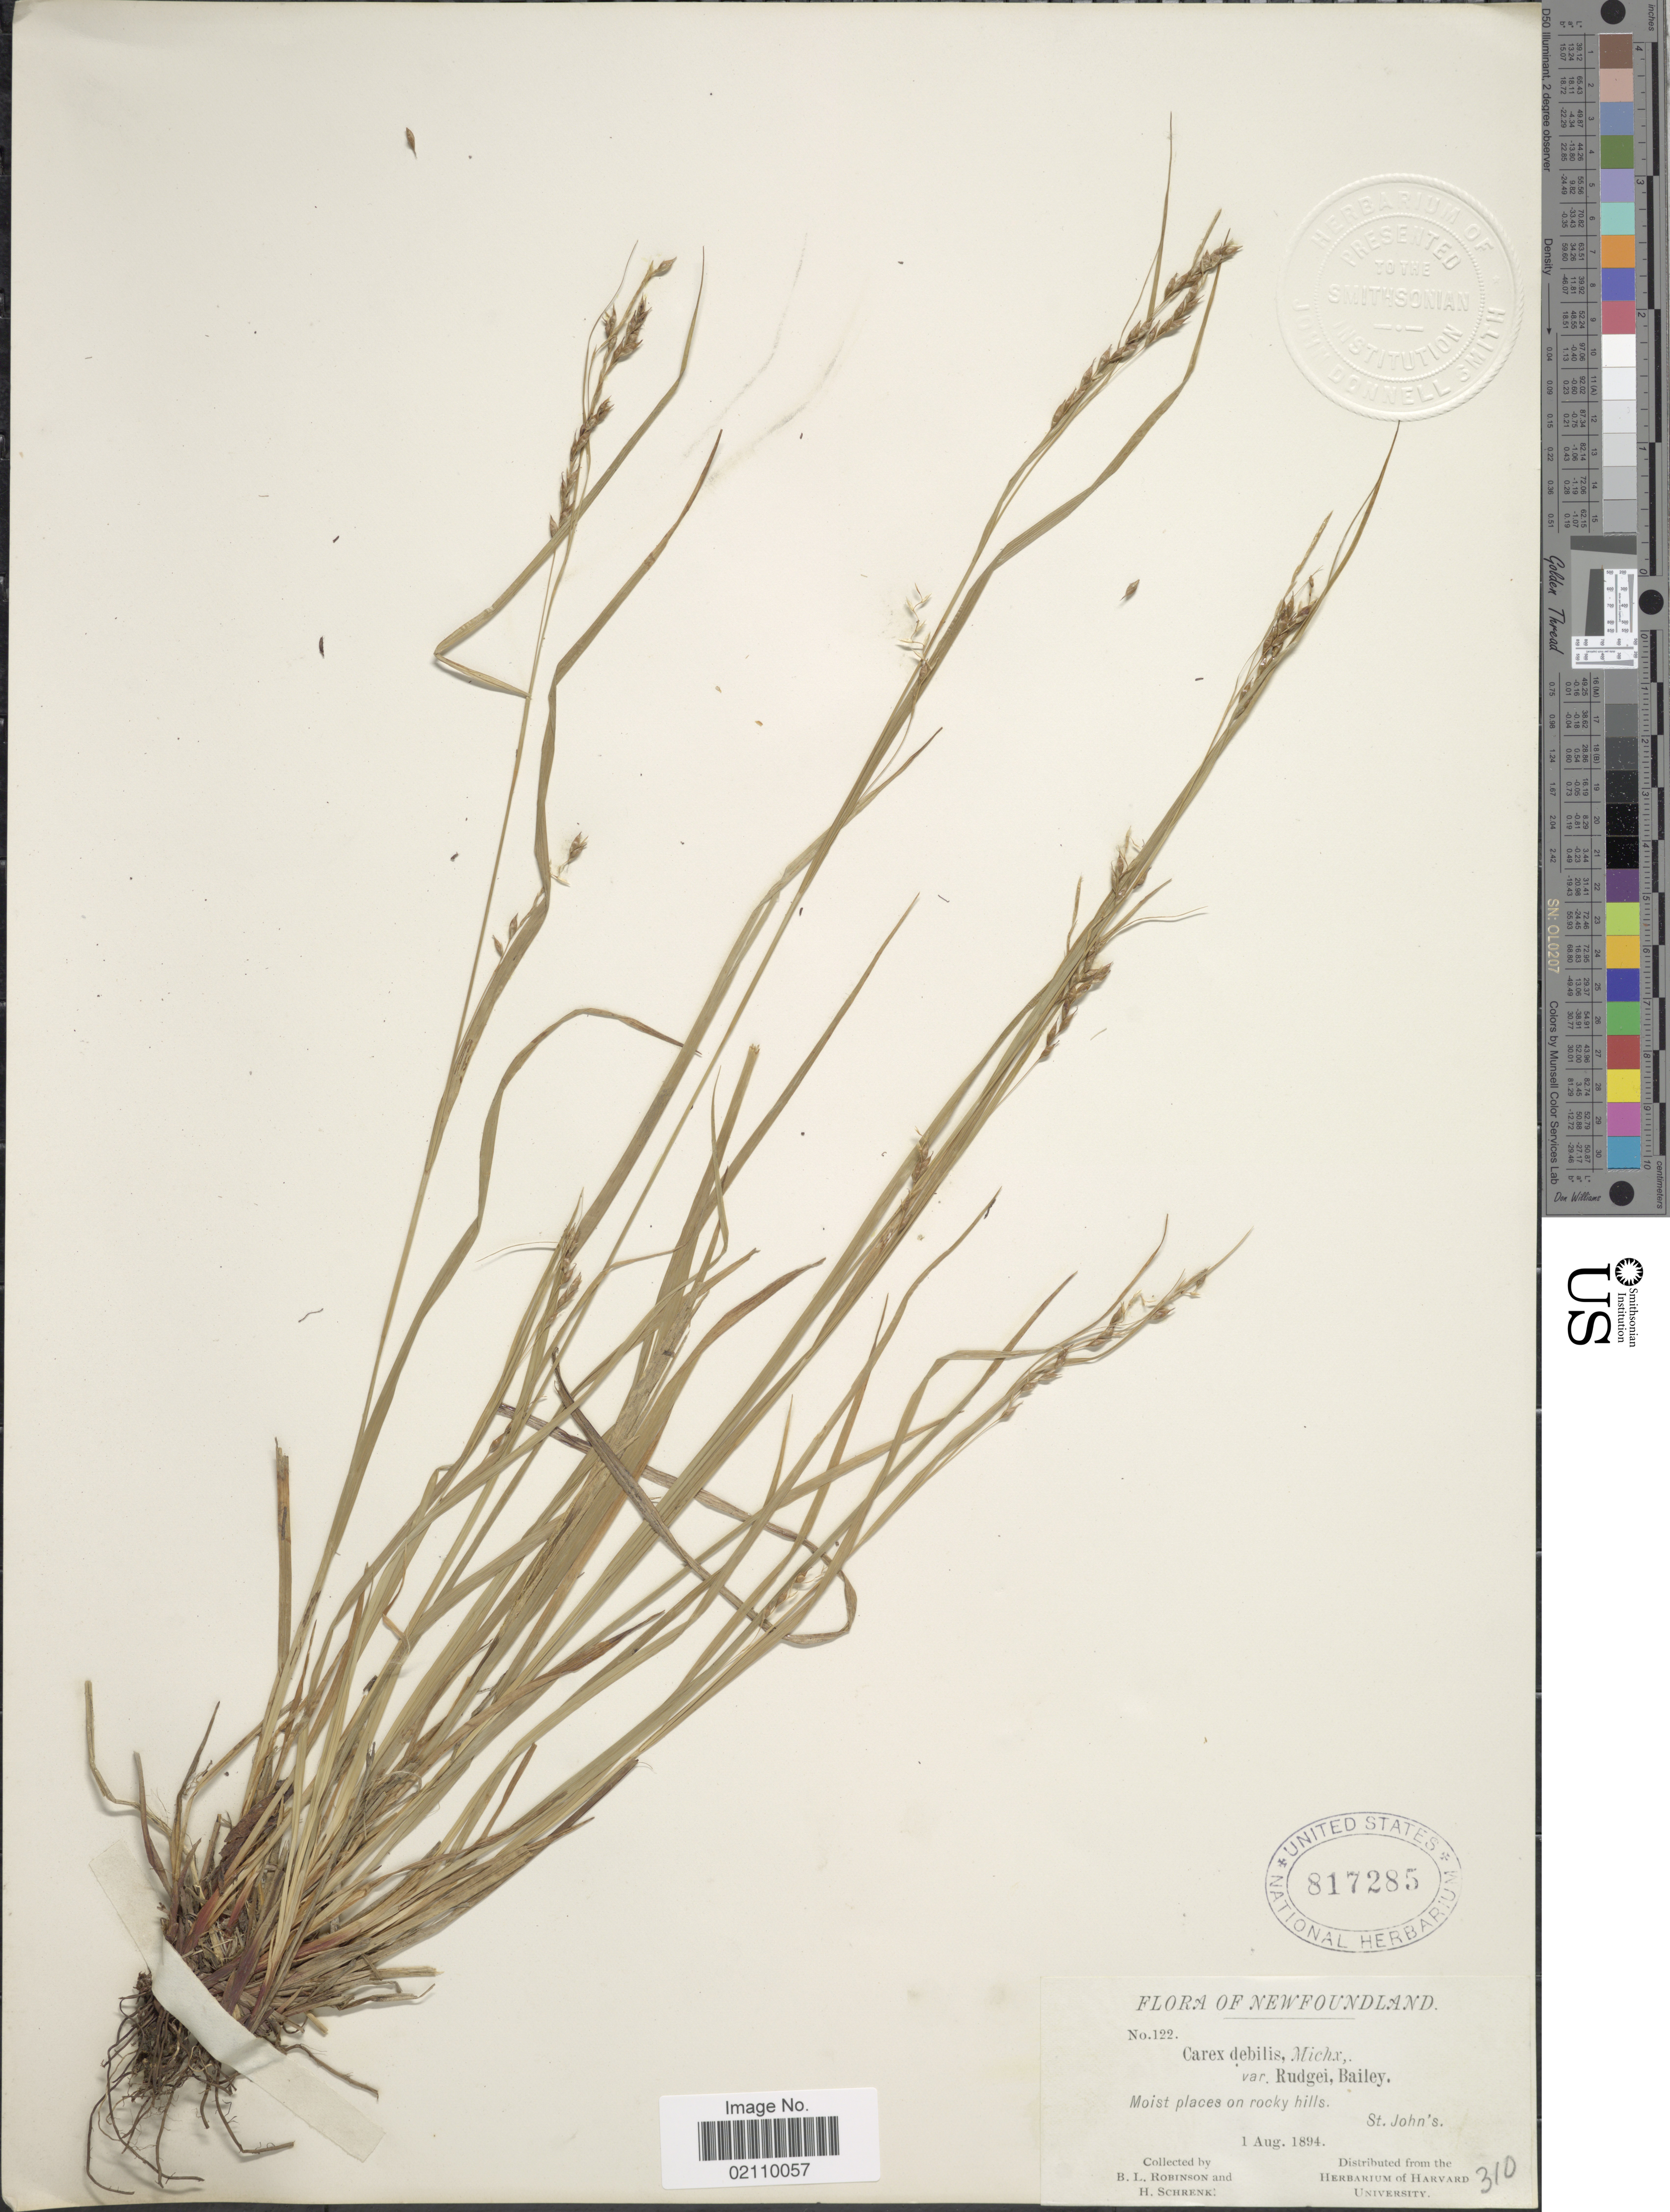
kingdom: Plantae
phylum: Tracheophyta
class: Liliopsida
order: Poales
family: Cyperaceae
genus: Carex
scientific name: Carex flexuosa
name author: Muhl. ex Willd.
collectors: B. L. Robinson & H. v. Schrenk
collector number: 122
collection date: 1894-08-01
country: Canada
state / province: Newfoundland and Labrador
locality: Moist places on rocky hills, St. Joh's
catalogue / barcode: US 817285